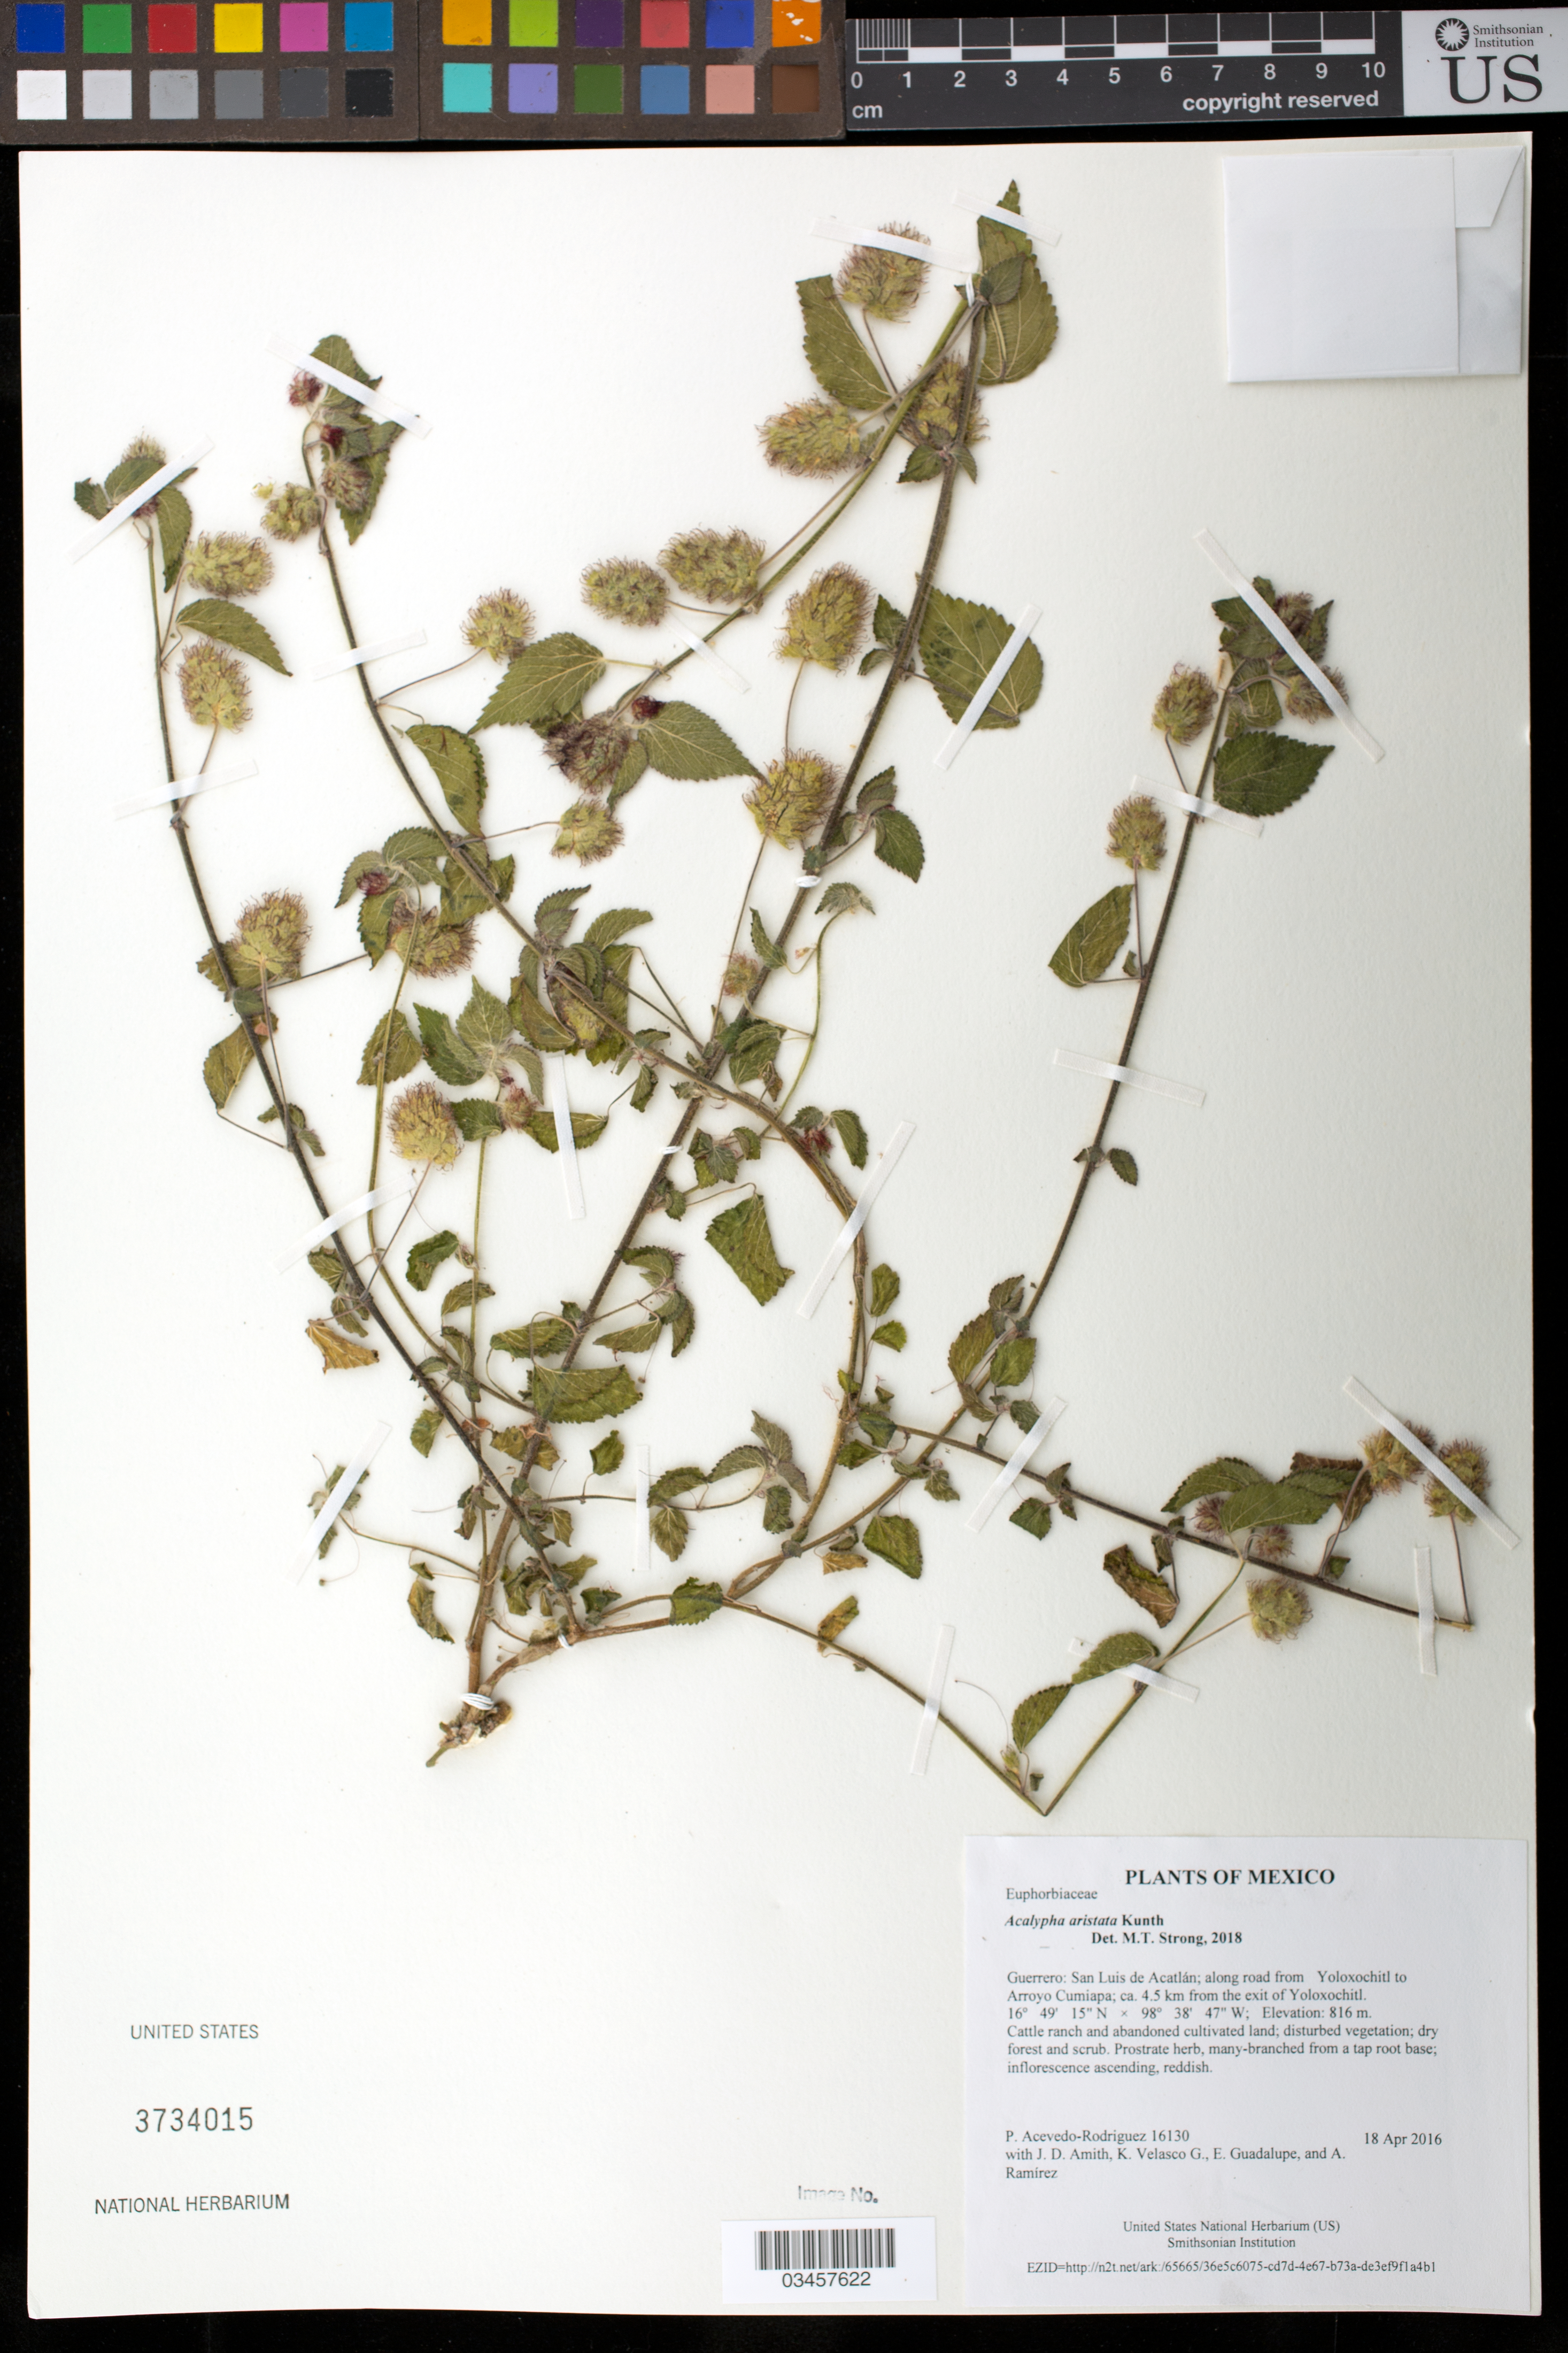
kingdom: Plantae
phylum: Tracheophyta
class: Magnoliopsida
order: Malpighiales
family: Euphorbiaceae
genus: Acalypha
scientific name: Acalypha aristata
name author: Kunth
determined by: Strong, Mark T., (BOT), Smithsonian Institution - National Museum of Natural History (UNITED STATES)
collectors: P. Acevedo-Rodr., J. D. Amith, K. Velasco G., E. Guadalupe & A. Ramírez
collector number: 16130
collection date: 2016-04-18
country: Mexico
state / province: Guerrero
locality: San Luis de Acatlán; along road from Yoloxochitl to Arroyo Cumiapa; ca. 4.5 km from the exit of Yoloxochitl.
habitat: Cattle ranch and abandoned cultivated land; disturbed vegetation; dry forest and scrub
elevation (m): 816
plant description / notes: US, NY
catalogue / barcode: US 3734015